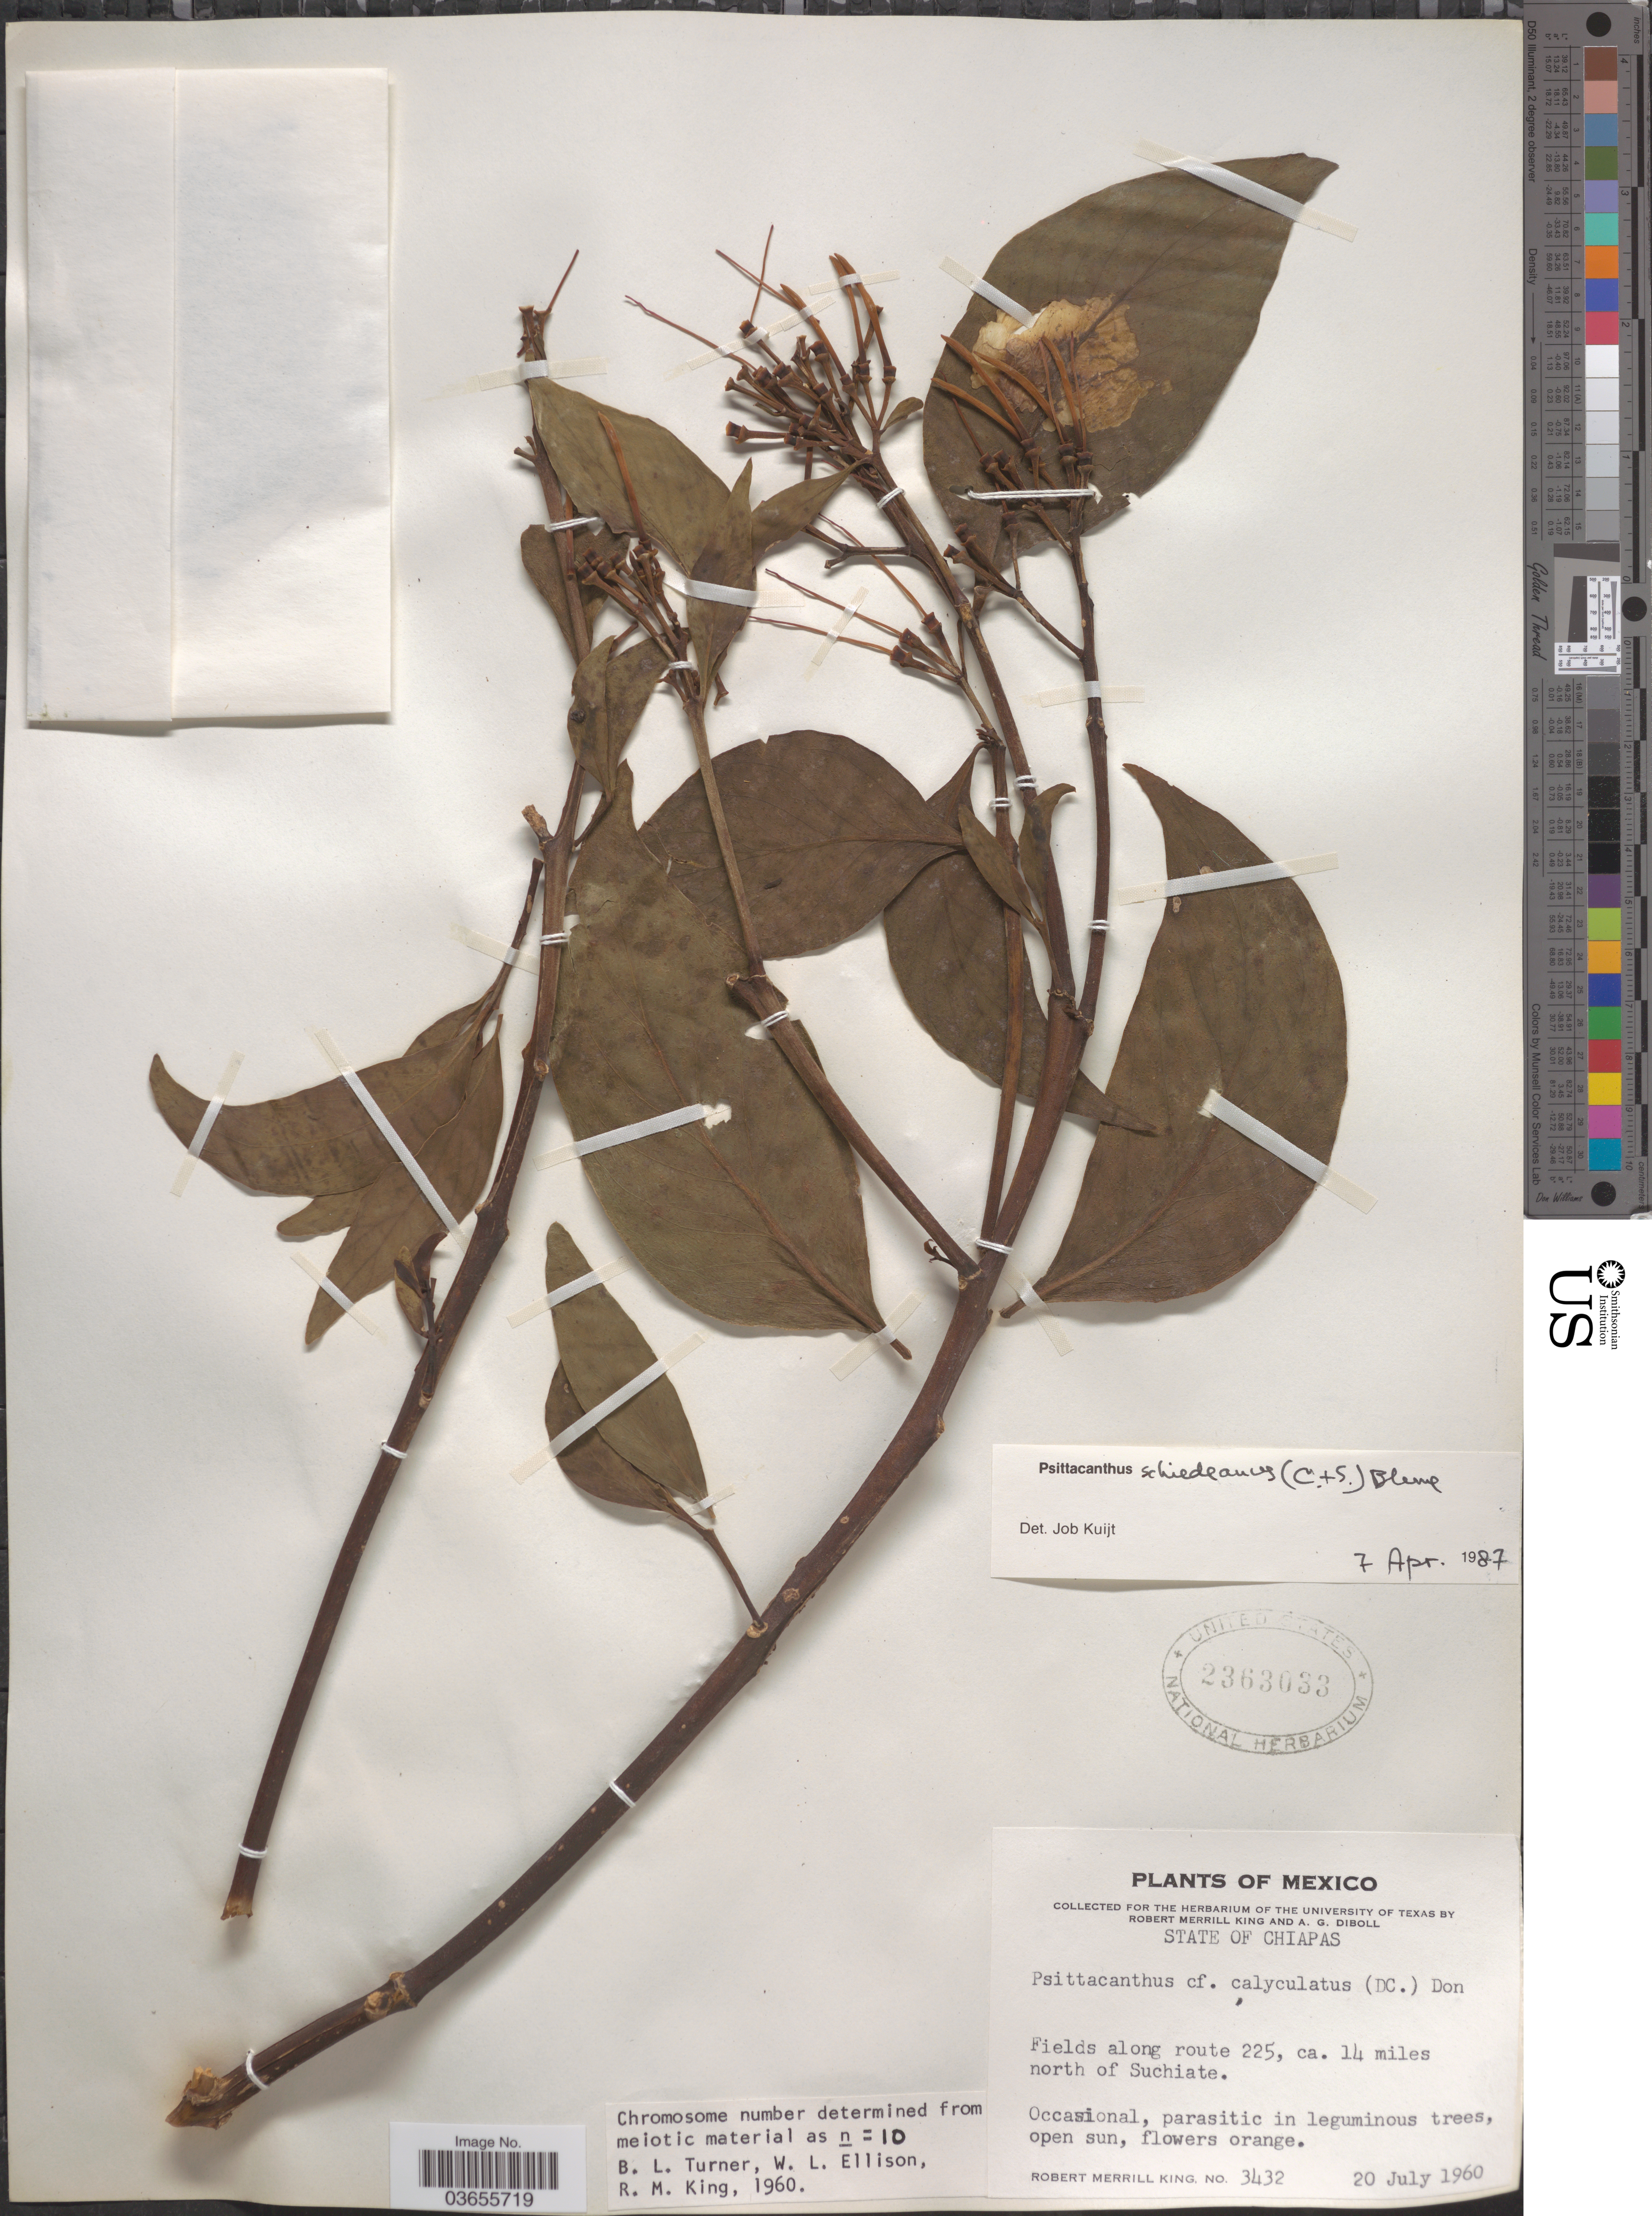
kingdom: Plantae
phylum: Tracheophyta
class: Magnoliopsida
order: Santalales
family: Loranthaceae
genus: Psittacanthus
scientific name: Psittacanthus schiedeanus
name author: (Schltdl. & Cham.) Blume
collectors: R. M. King & A. Diboll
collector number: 3432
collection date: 1960-07-20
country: Mexico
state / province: Chiapas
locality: Fields along route 225, ca. 14 miles north of Suchiate.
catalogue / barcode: US 2363033